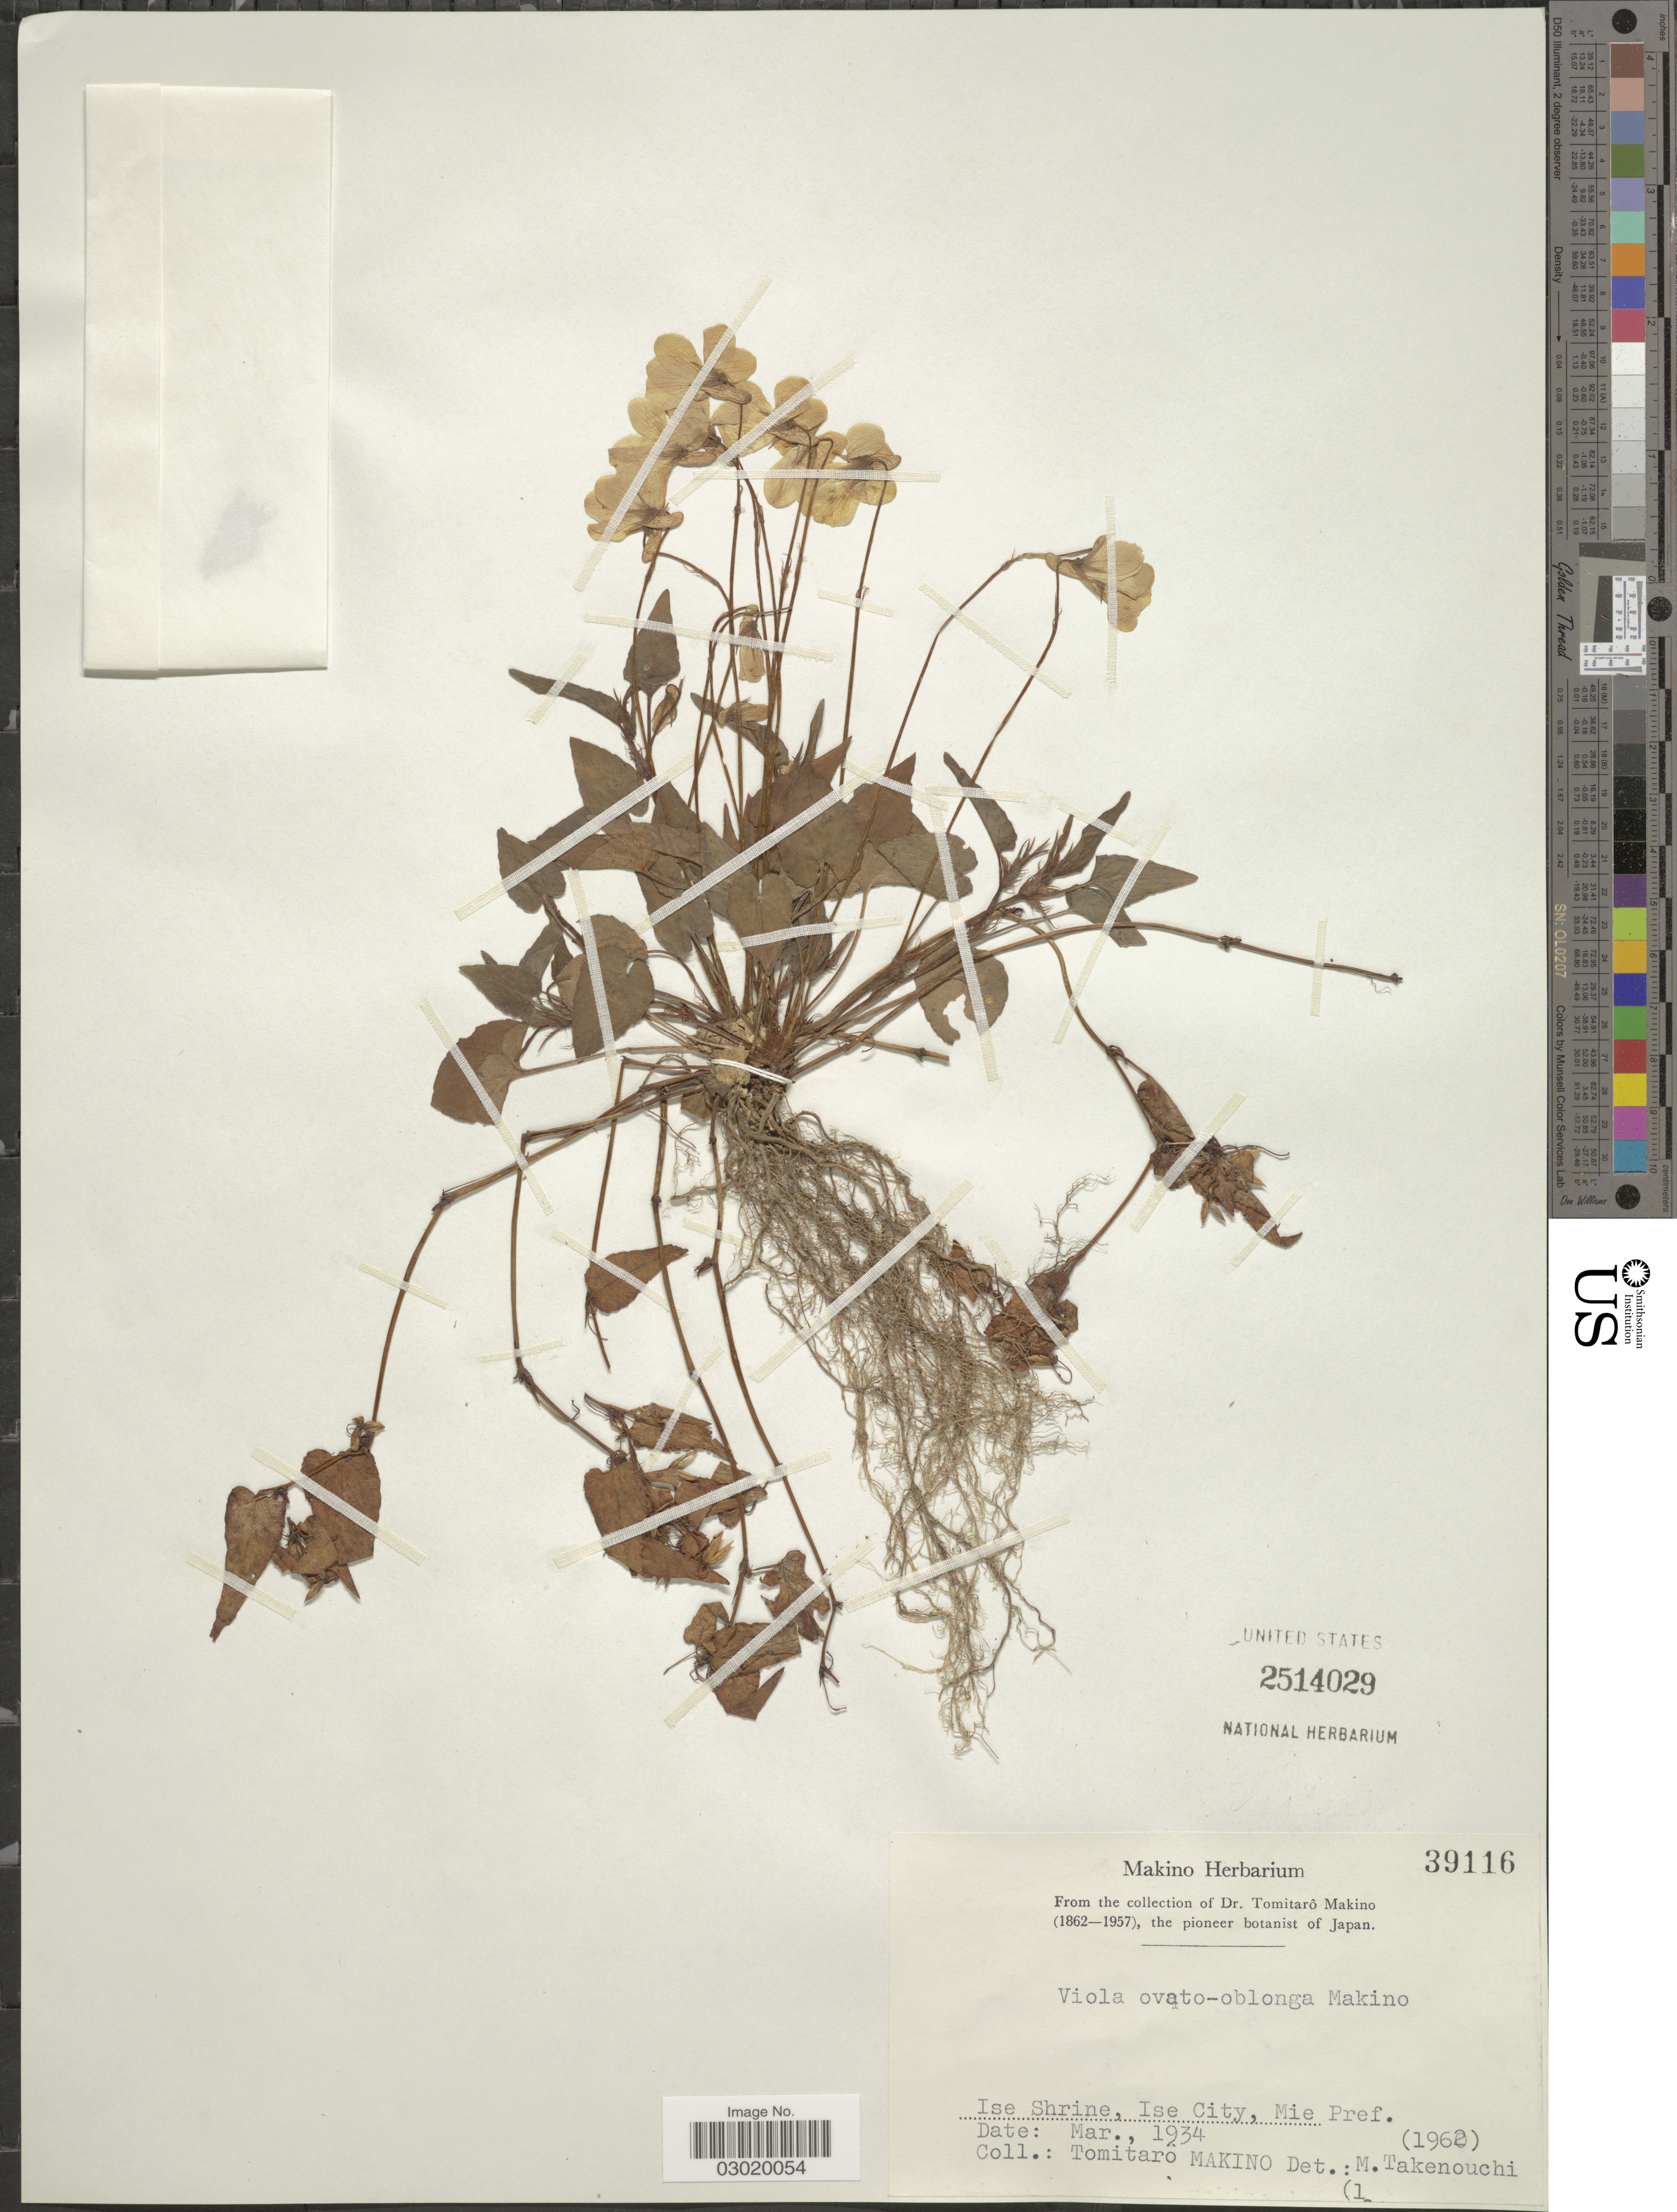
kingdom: Plantae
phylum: Tracheophyta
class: Magnoliopsida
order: Malpighiales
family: Violaceae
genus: Viola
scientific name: Viola ovato-oblonga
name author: Makino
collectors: T. Makino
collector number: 39116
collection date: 1934-03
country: Japan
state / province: Mie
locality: Ise Shrine, Ise City, Mie Pref.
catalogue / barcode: US 2514029